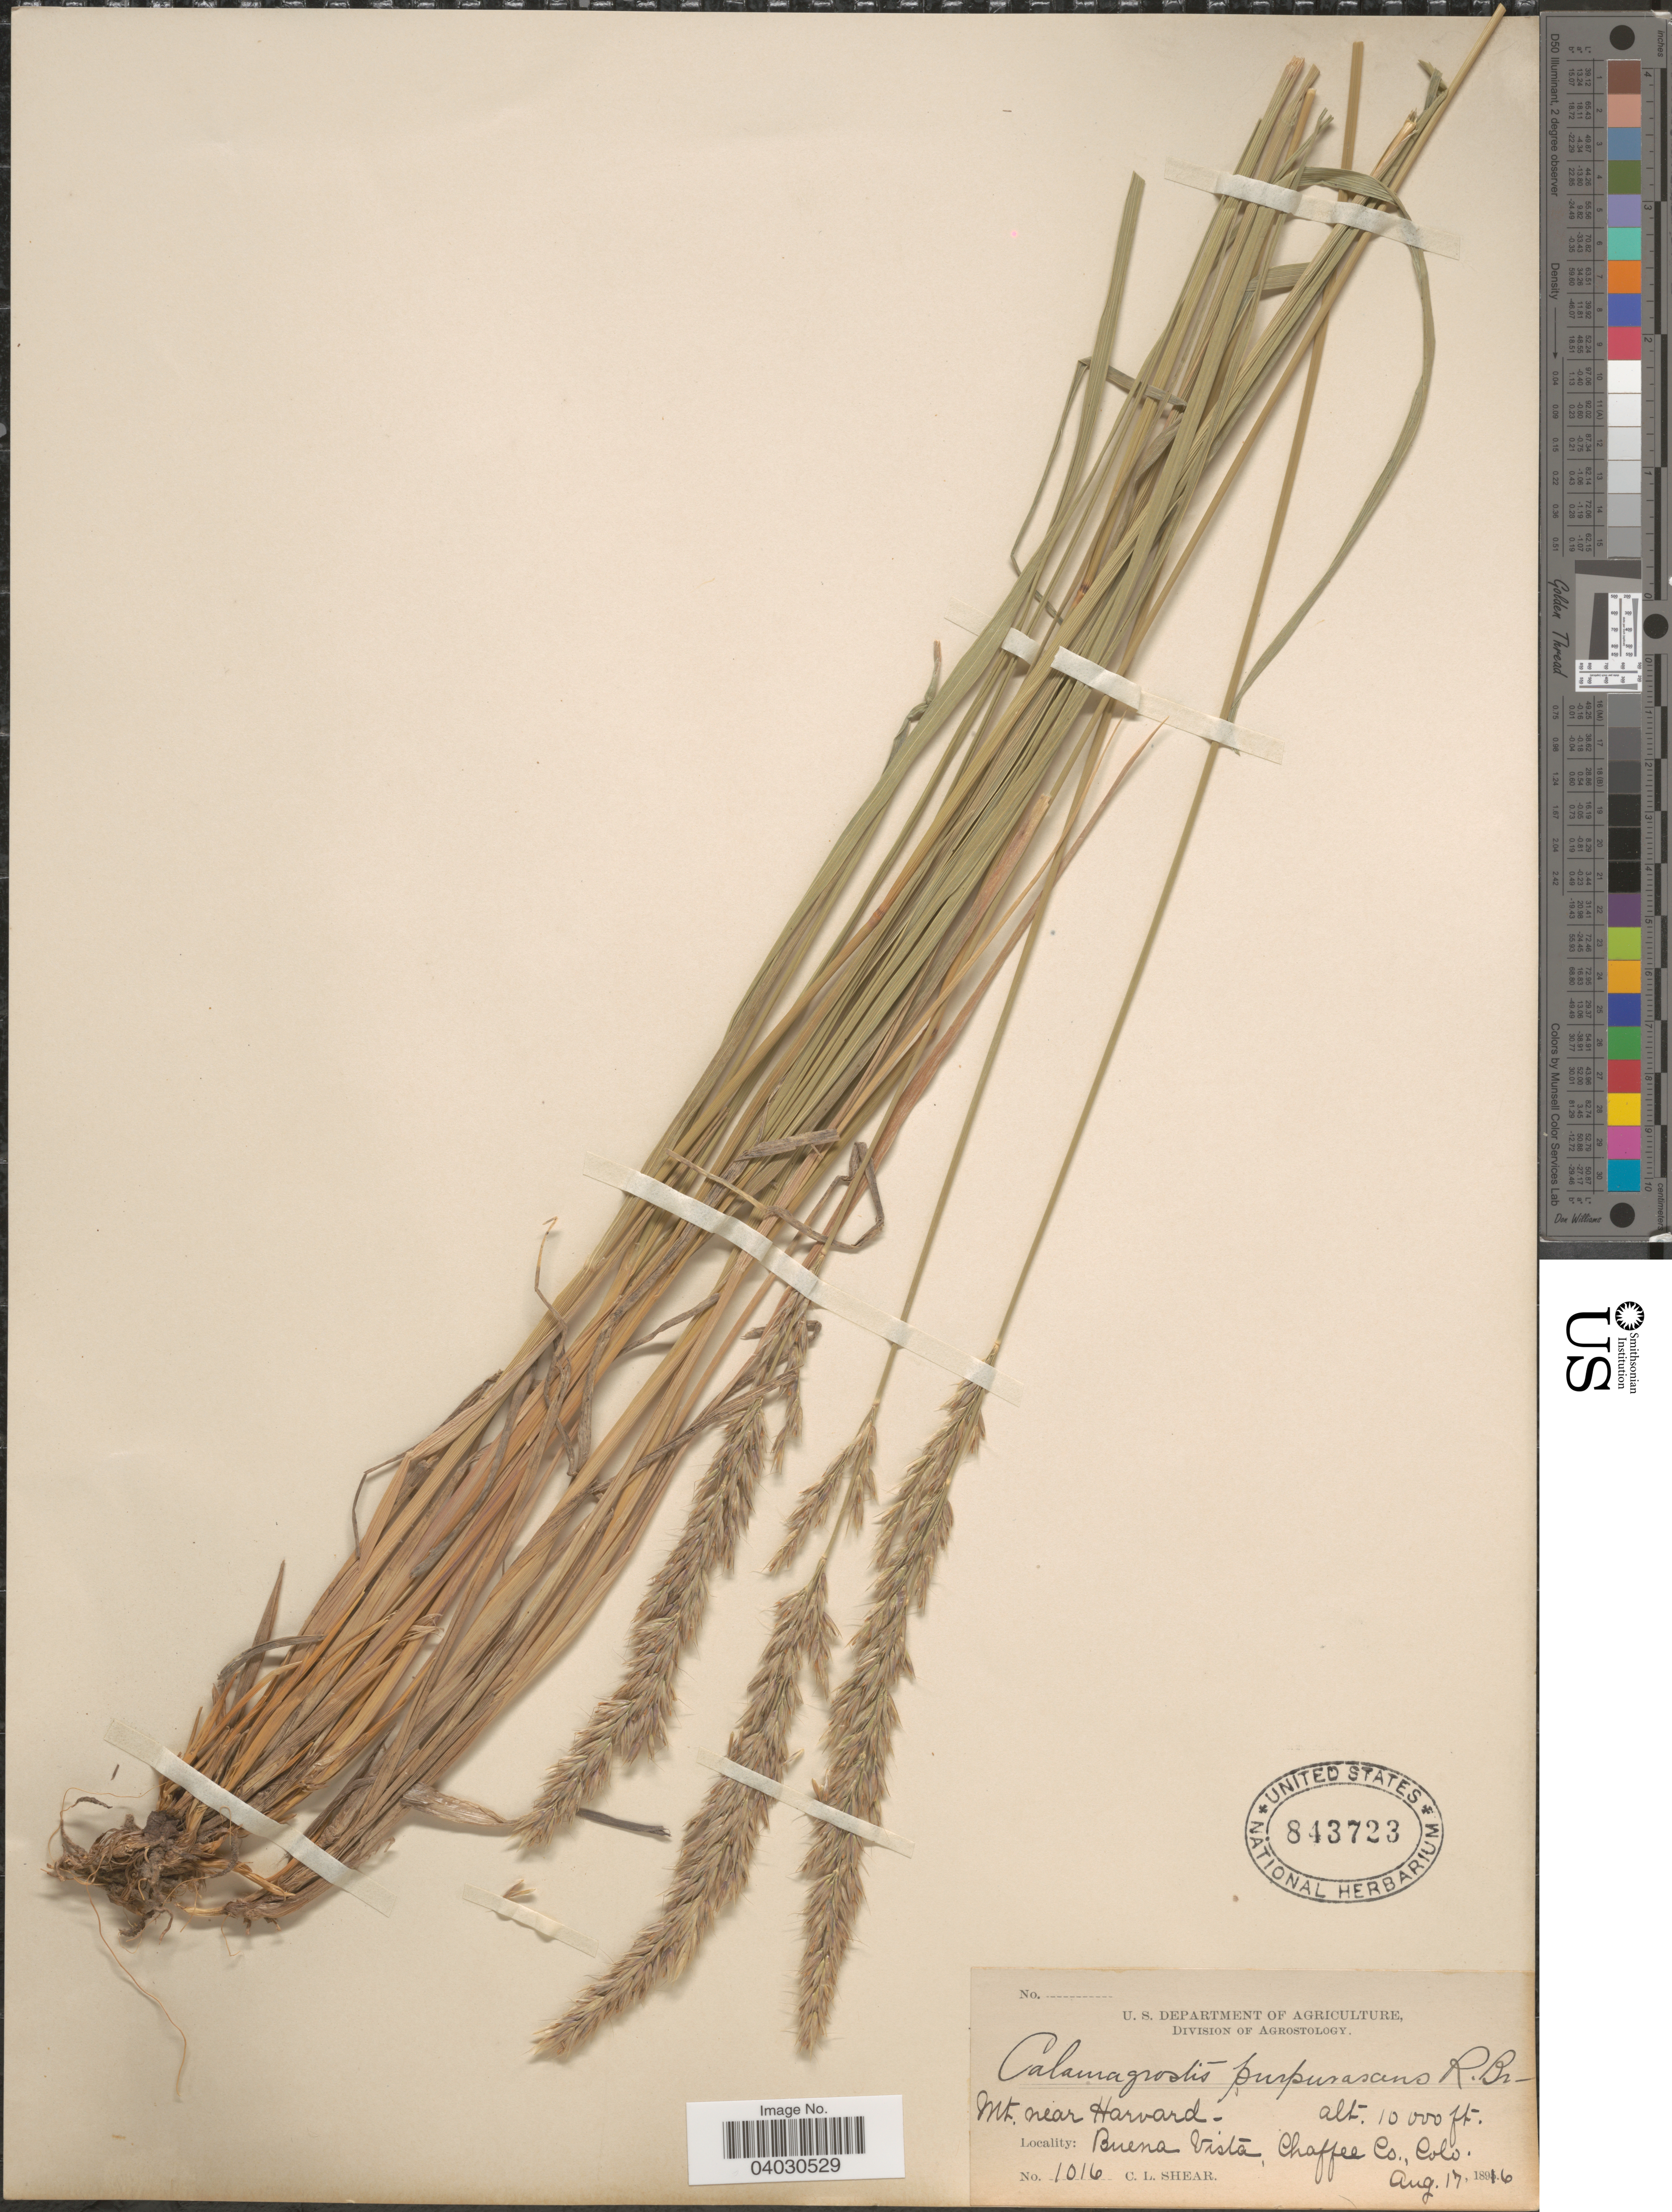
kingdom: Plantae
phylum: Tracheophyta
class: Liliopsida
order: Poales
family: Poaceae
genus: Calamagrostis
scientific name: Calamagrostis purpurascens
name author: R. Br.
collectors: C. L. Shear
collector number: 1016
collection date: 1816-08-17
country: United States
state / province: Colorado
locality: Mt. near Harvard. Buena Vista, Chaffee Co.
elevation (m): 3048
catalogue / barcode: US 843723